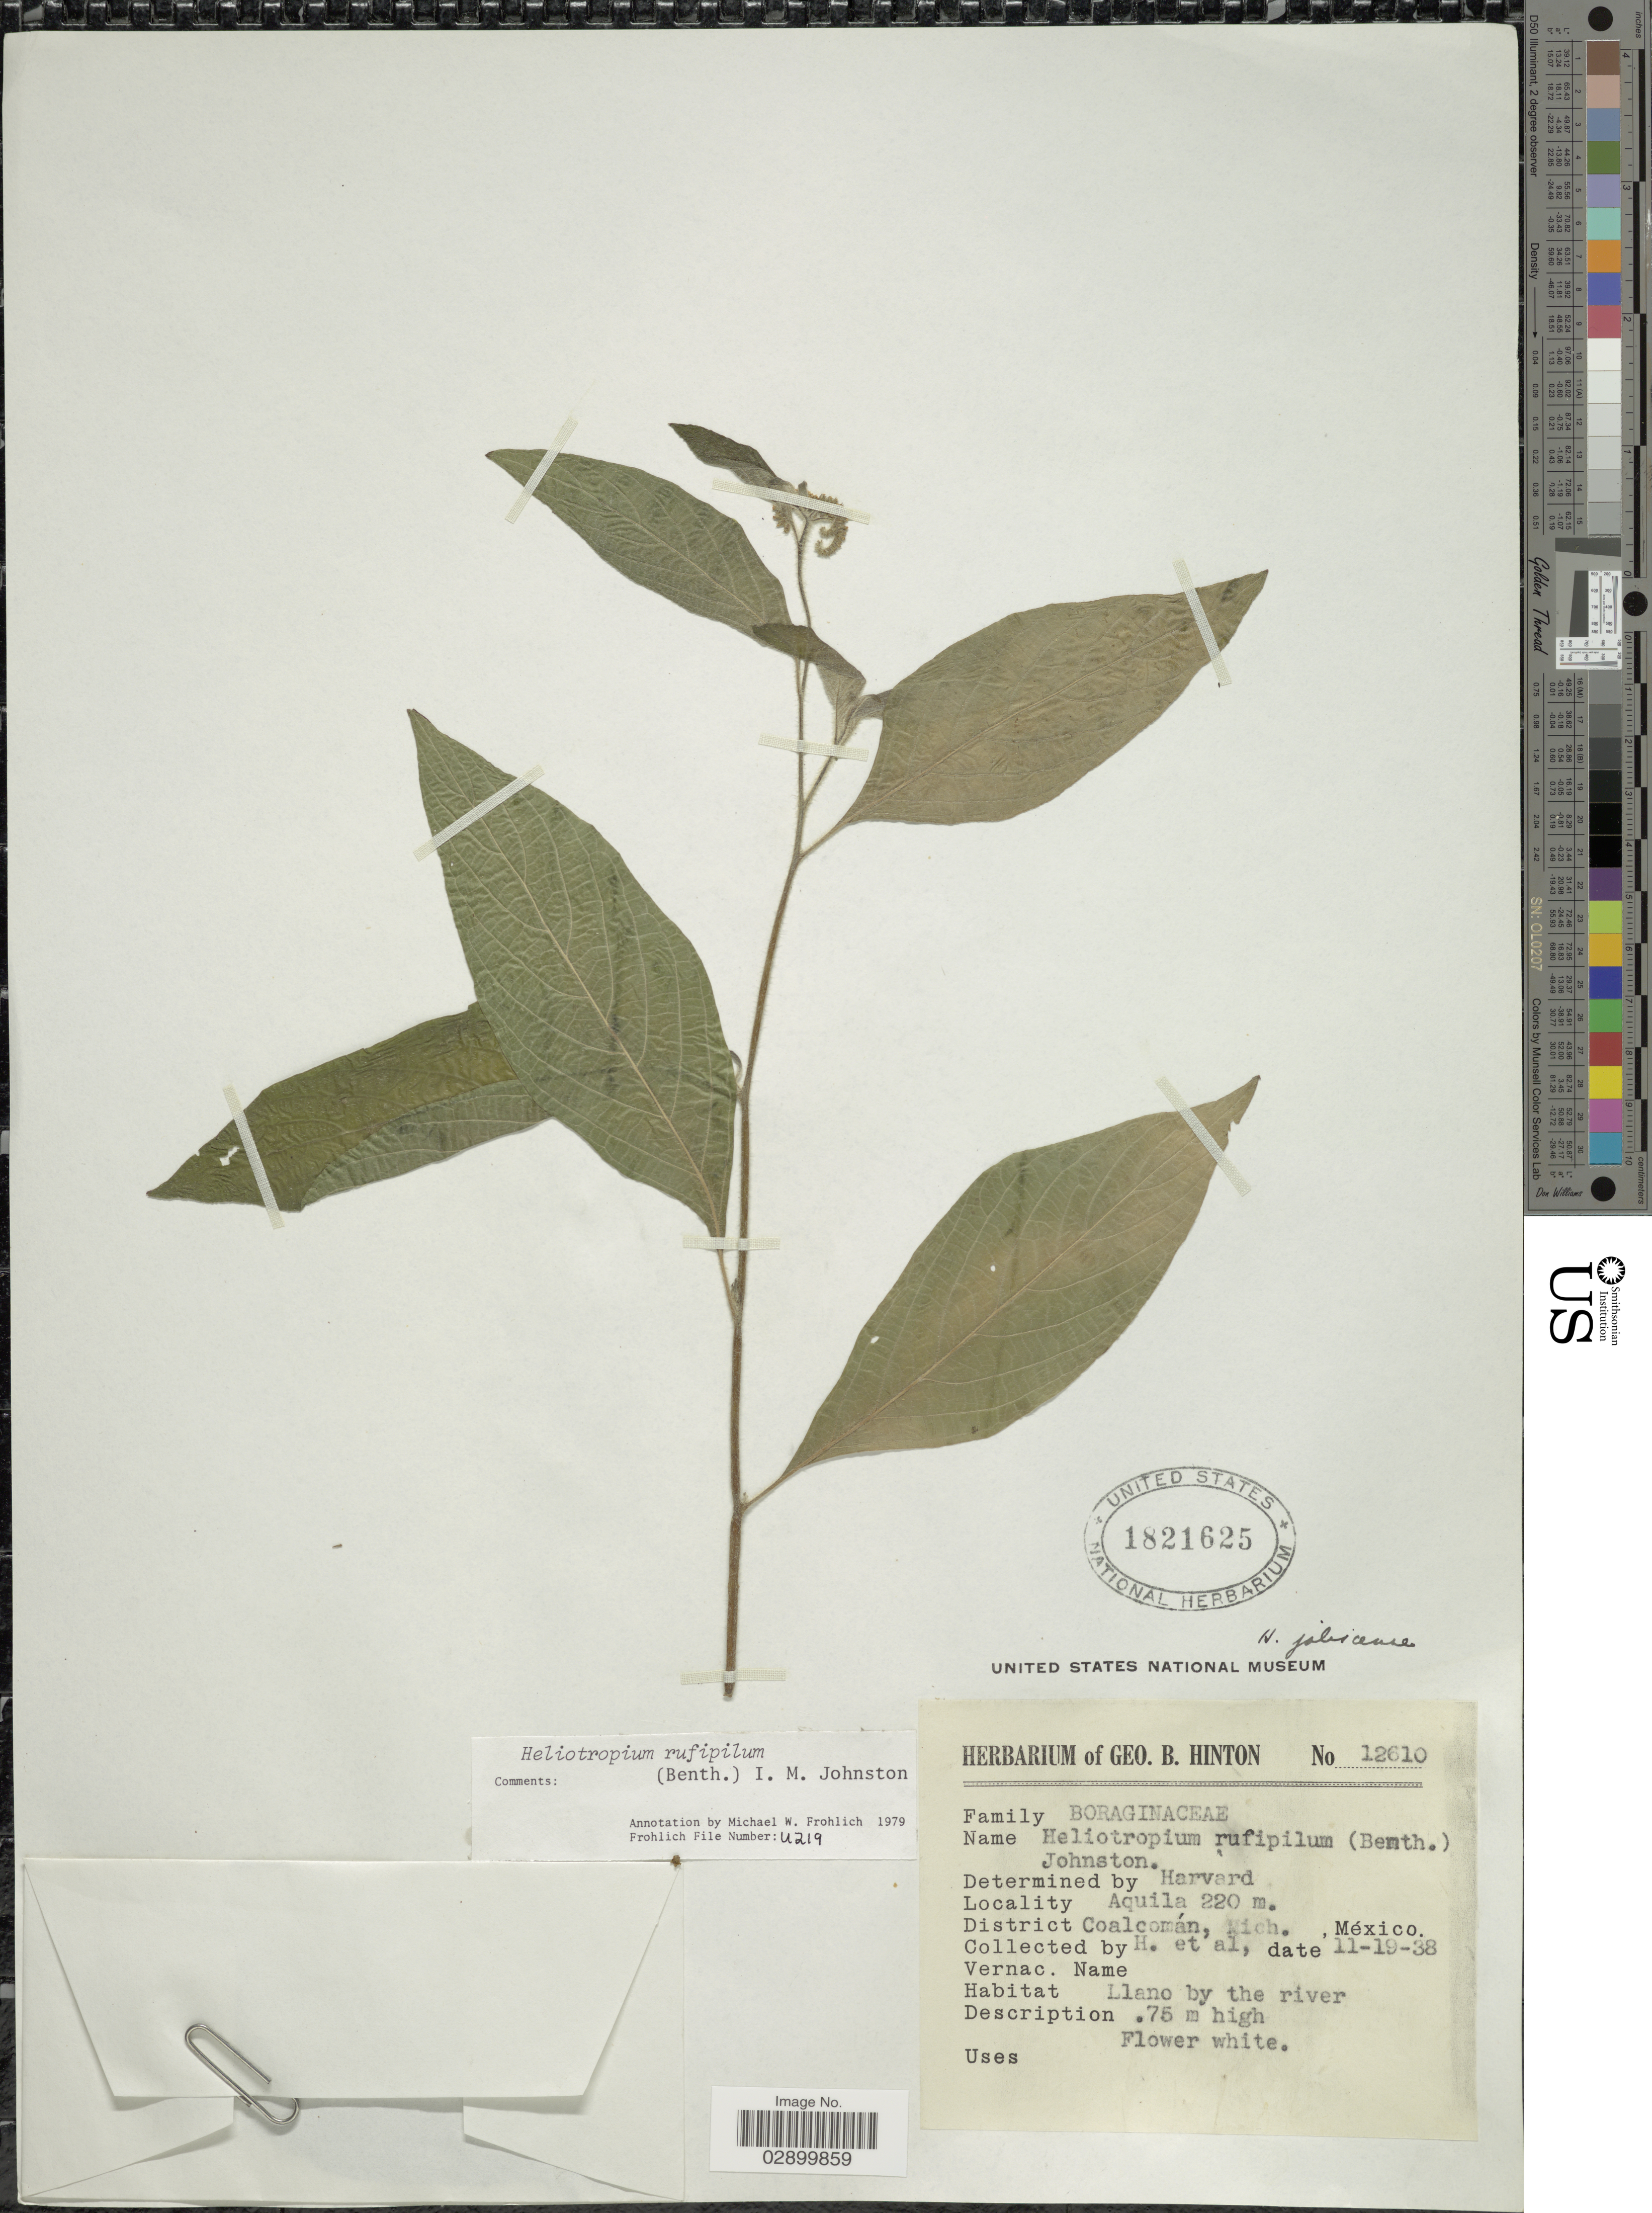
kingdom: Plantae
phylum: Tracheophyta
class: Magnoliopsida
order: Boraginales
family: Heliotropiaceae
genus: Heliotropium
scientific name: Heliotropium rufipilum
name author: (Benth.) I.M. Johnst.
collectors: G. B. Hinton & et al.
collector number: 12610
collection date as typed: Transcribed d/m/y: 19/11/38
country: Mexico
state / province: Michoacán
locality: Aquila. District Coalcomán, Mich.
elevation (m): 220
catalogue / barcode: US 1821625